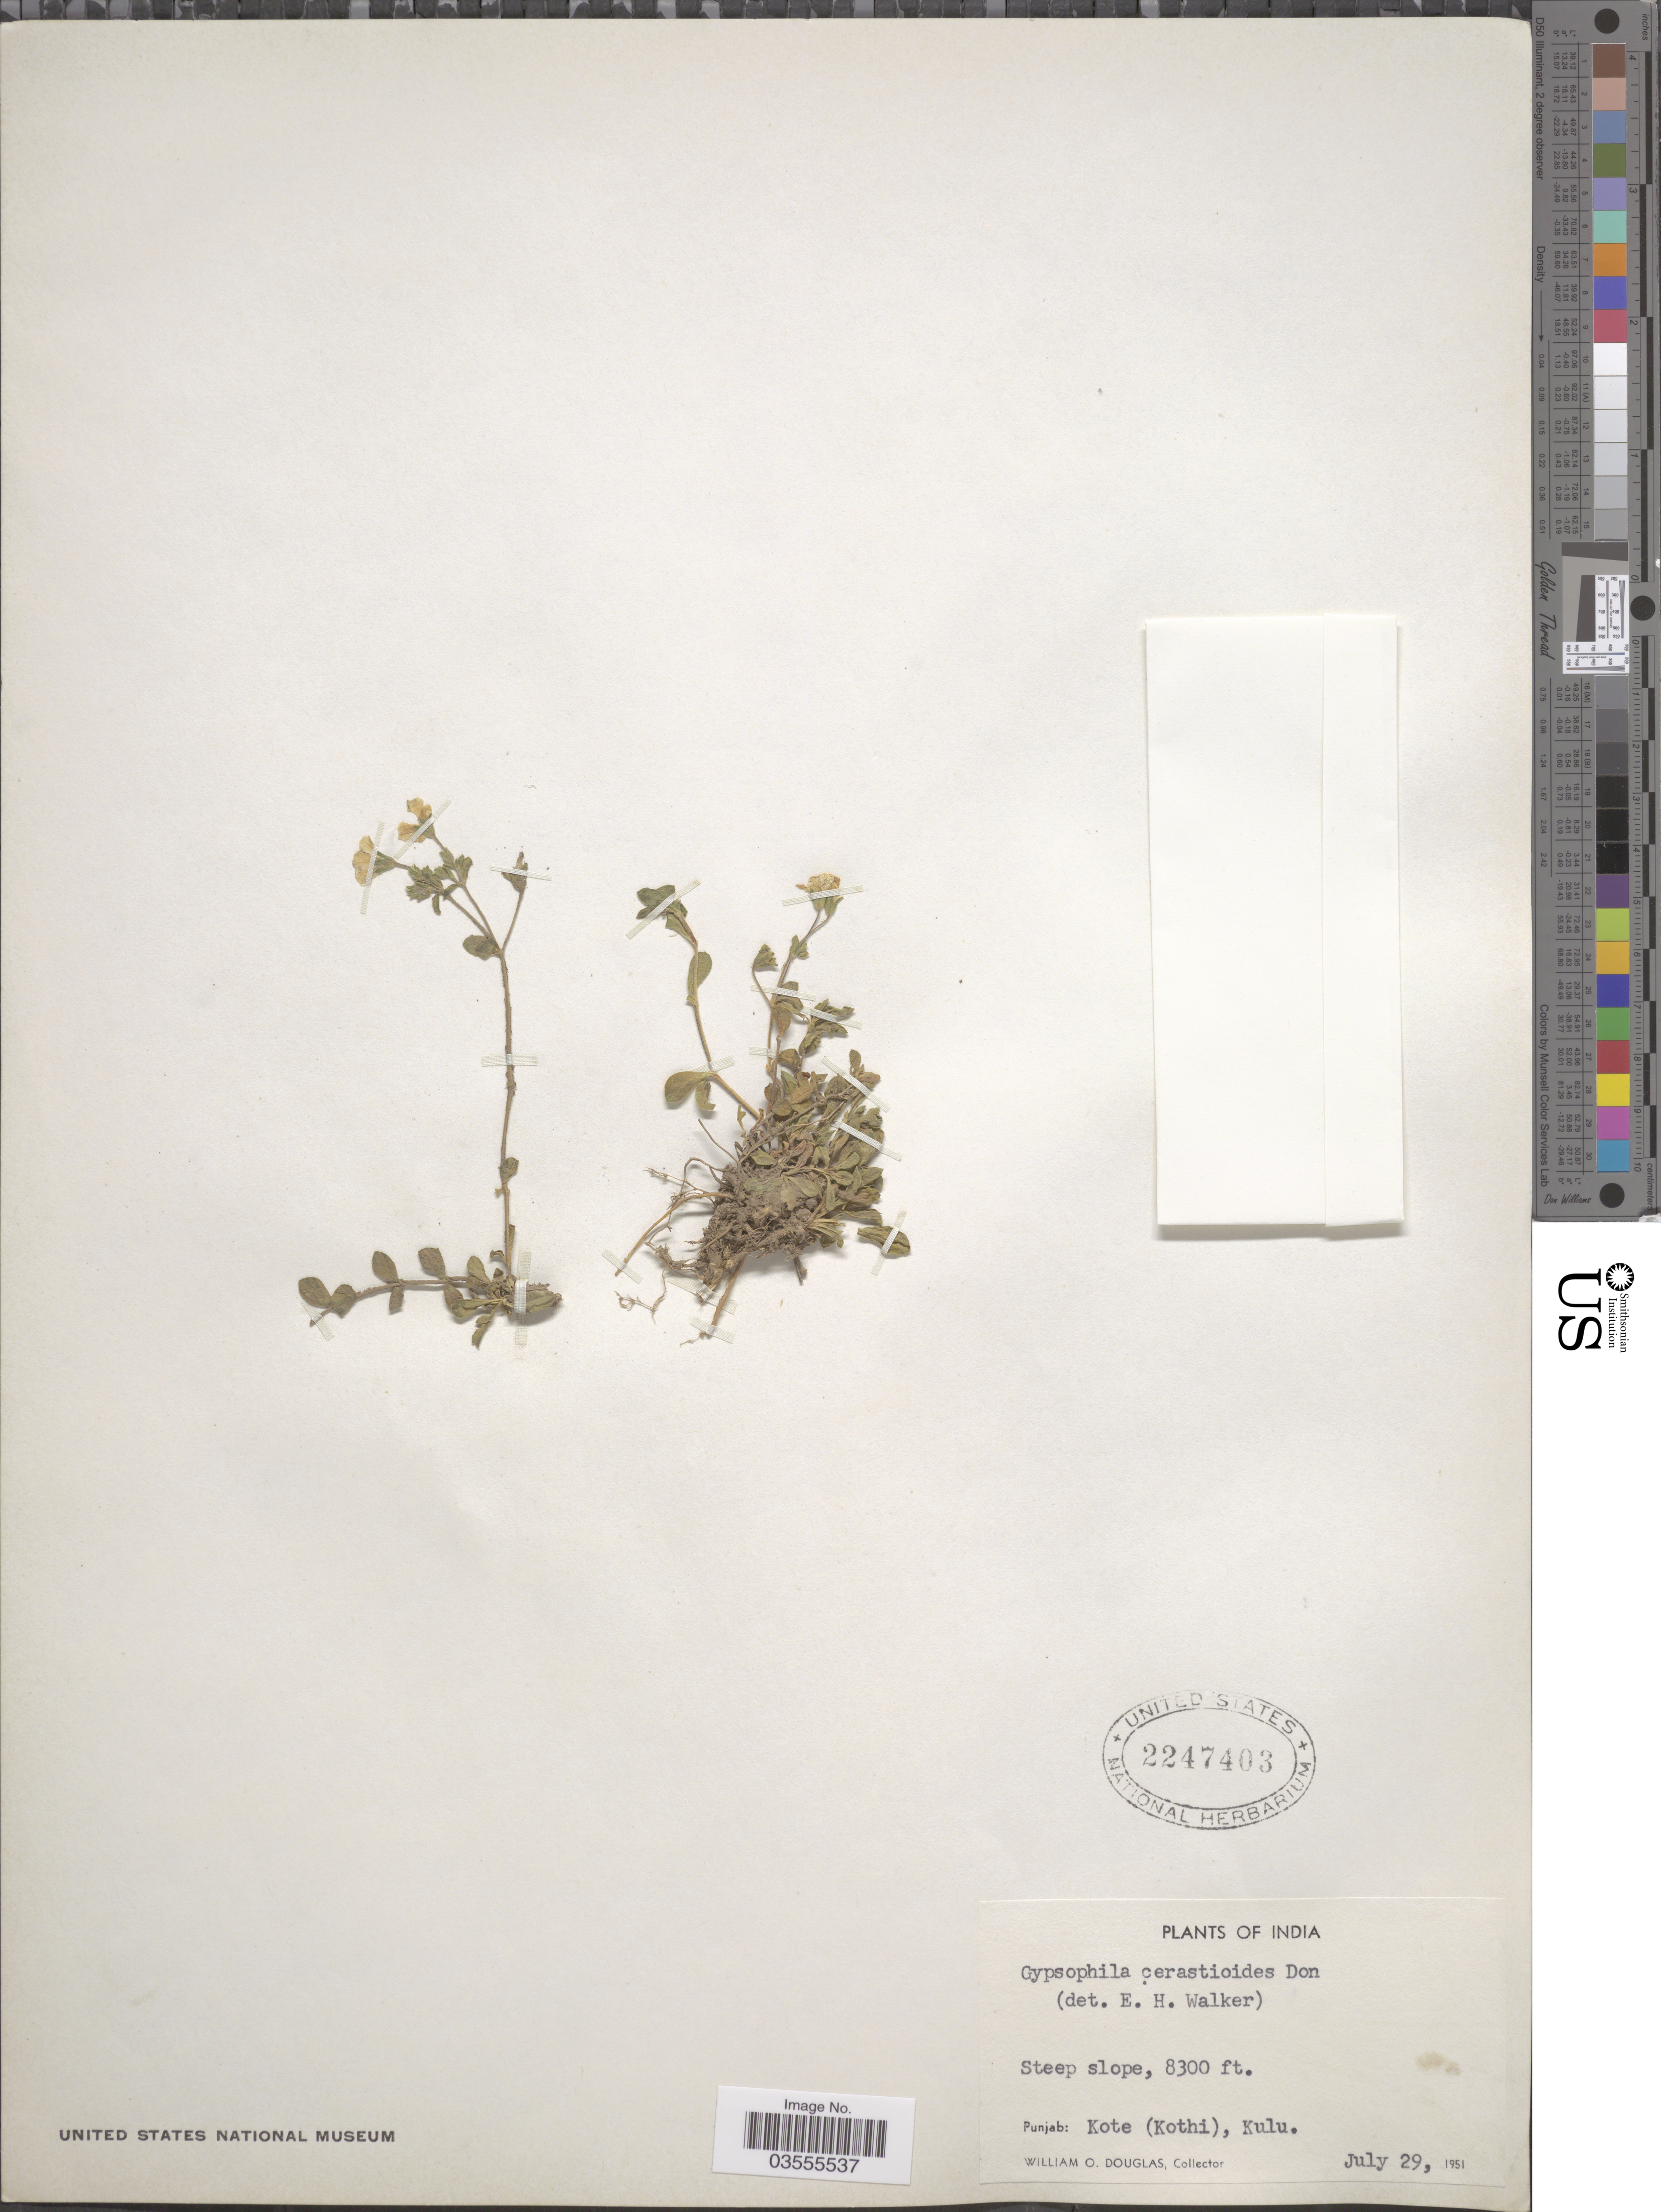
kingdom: Plantae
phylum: Tracheophyta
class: Magnoliopsida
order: Caryophyllales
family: Caryophyllaceae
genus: Gypsophila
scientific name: Gypsophila cerastioides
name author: D. Don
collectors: W. Douglas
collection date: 1951-07-29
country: India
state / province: Punjab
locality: Kote (Kothi), Kulu.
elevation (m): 2530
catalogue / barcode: US 2247403